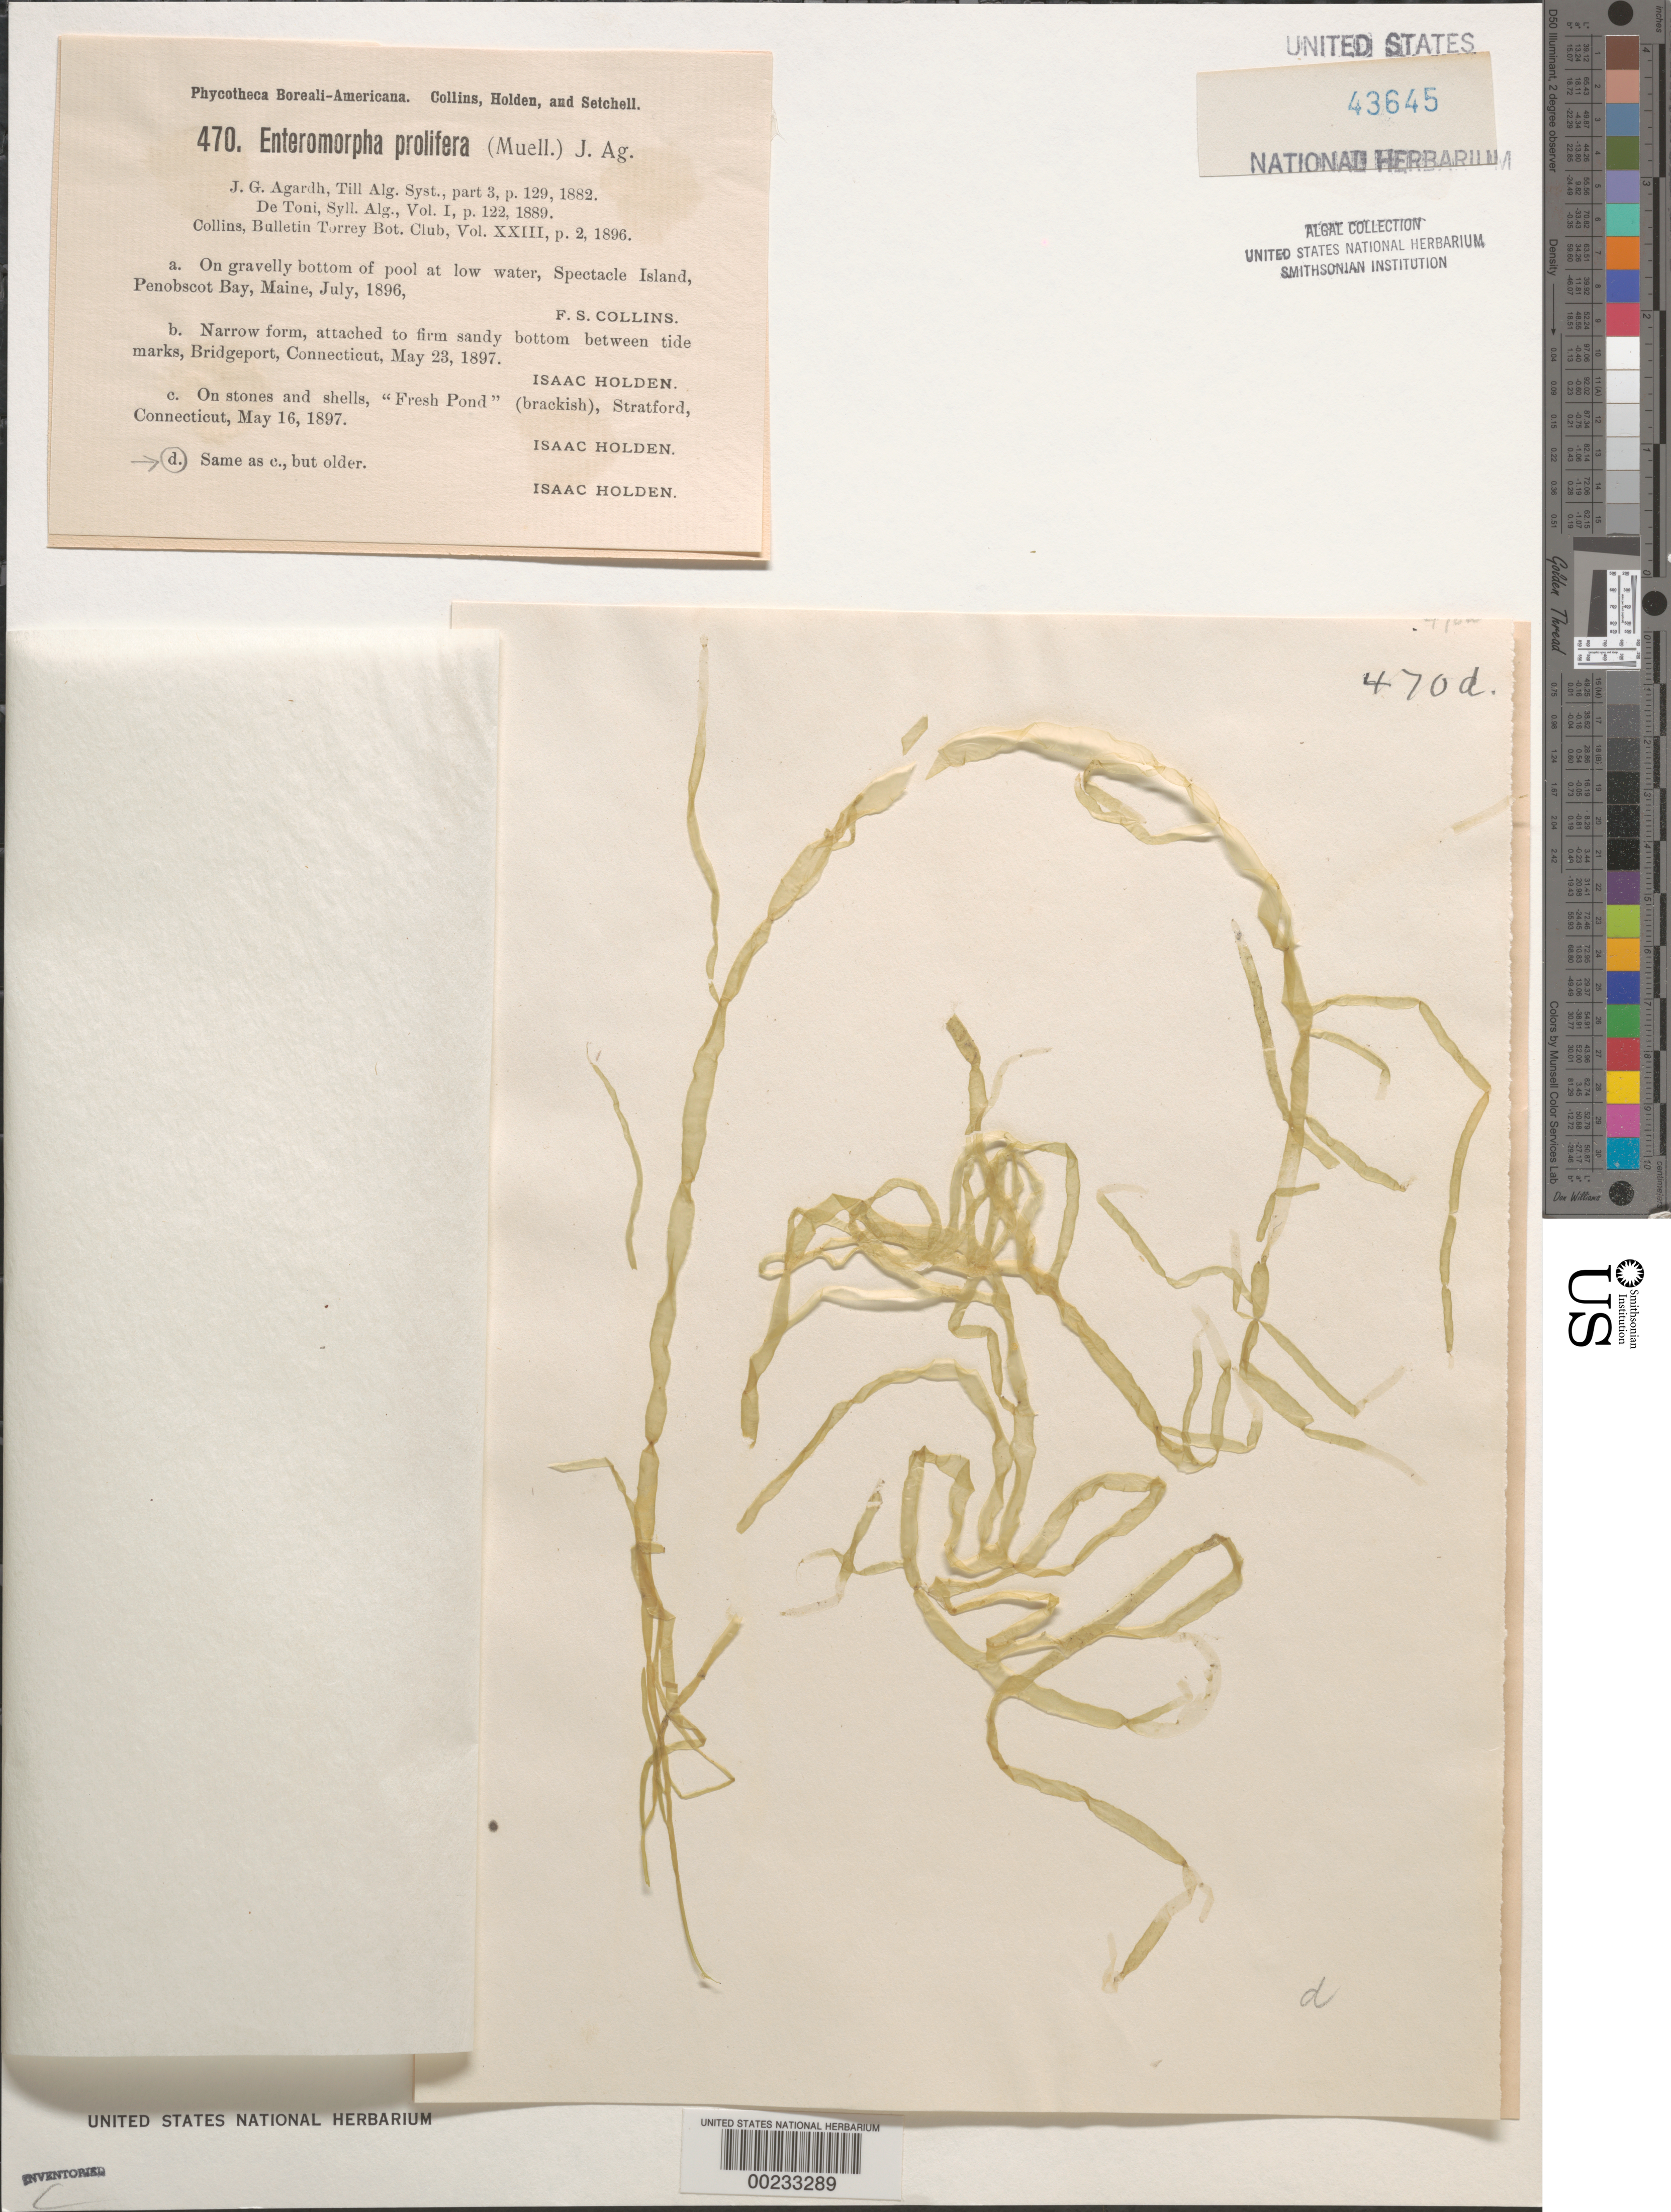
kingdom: Plantae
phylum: Chlorophyta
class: Ulvophyceae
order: Ulvales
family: Ulvaceae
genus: Ulva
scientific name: Ulva prolifera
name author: O.F. Müller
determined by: Algae name updating Project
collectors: I. Holden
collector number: PB-A 470d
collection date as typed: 16 May 1897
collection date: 1897-05-16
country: United States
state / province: Connecticut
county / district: Fairfield County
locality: Stratford, Fresh Pond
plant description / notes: Collins, Holden & Setchell, Phycotheca Boreali-Americana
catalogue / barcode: US 43645